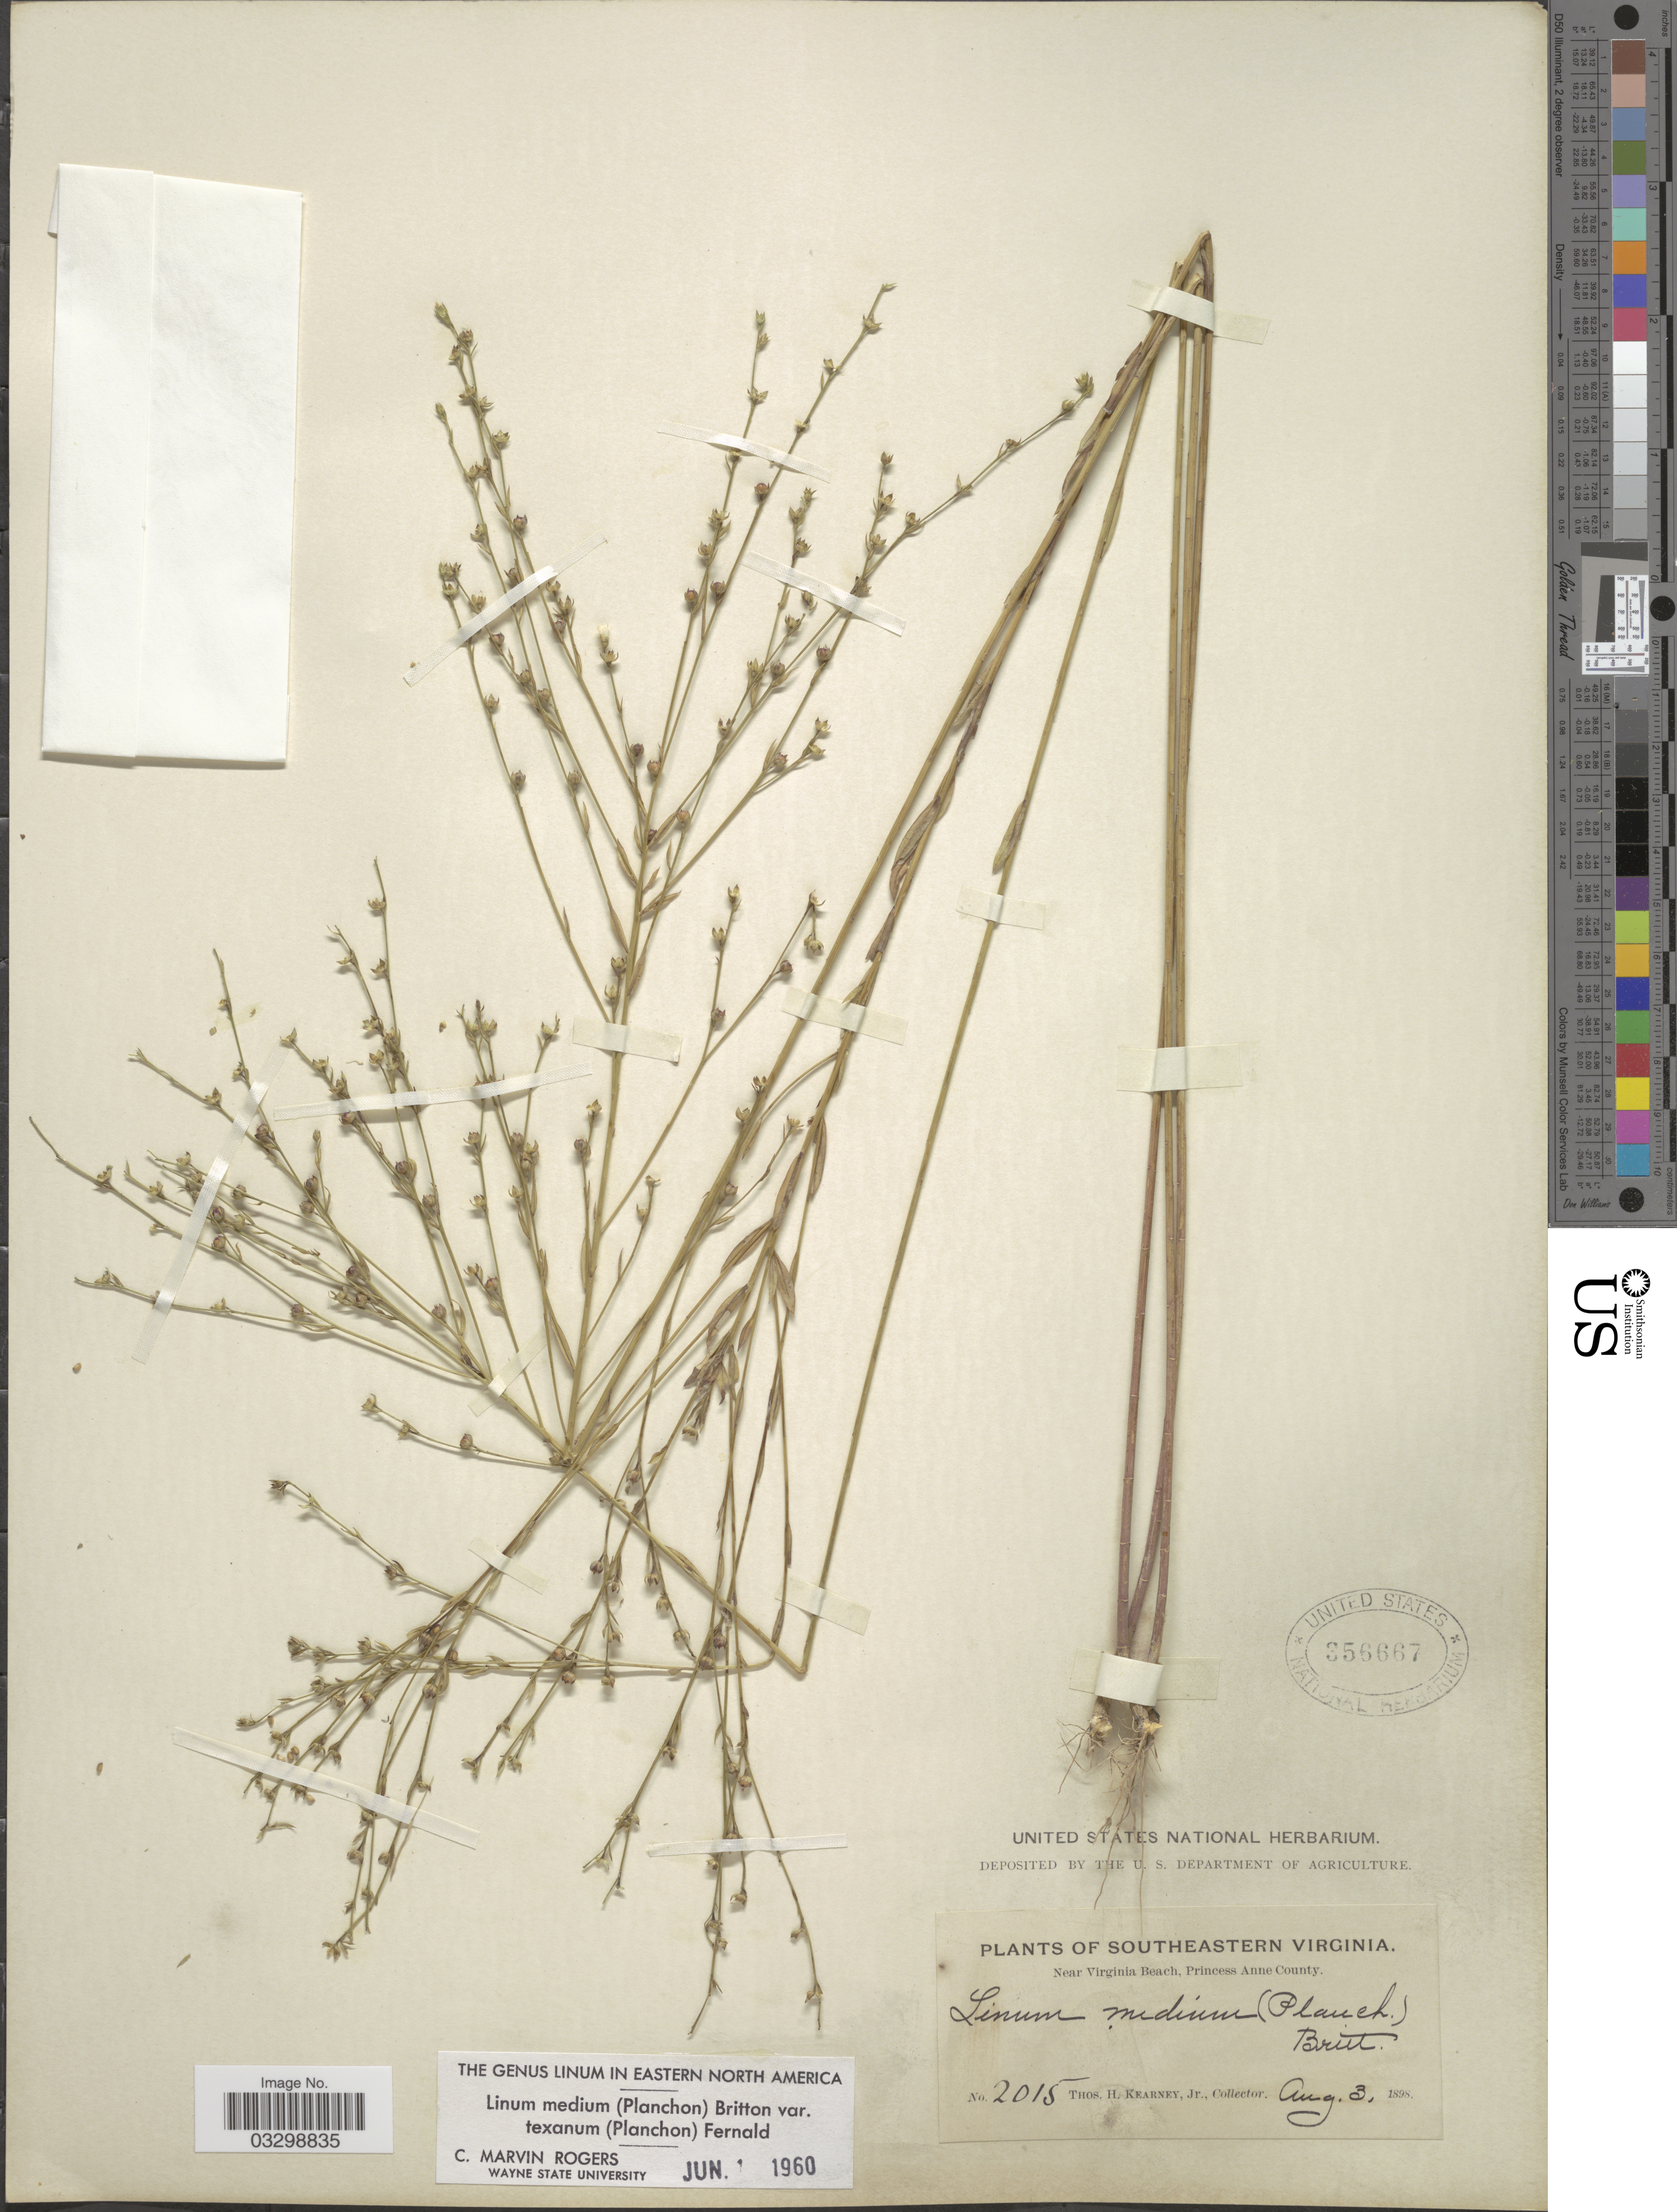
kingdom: Plantae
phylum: Tracheophyta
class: Magnoliopsida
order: Malpighiales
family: Linaceae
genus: Linum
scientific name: Linum medium var. texanum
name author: (Planch.) Fernald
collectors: T. H. Kearney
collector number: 2015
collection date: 1898-08-03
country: United States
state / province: Virginia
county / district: City of Virginia Beach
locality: Southeastern Virginia. Near Virginia Beach, Princess Anne (=historic county name) County.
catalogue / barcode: US 356667